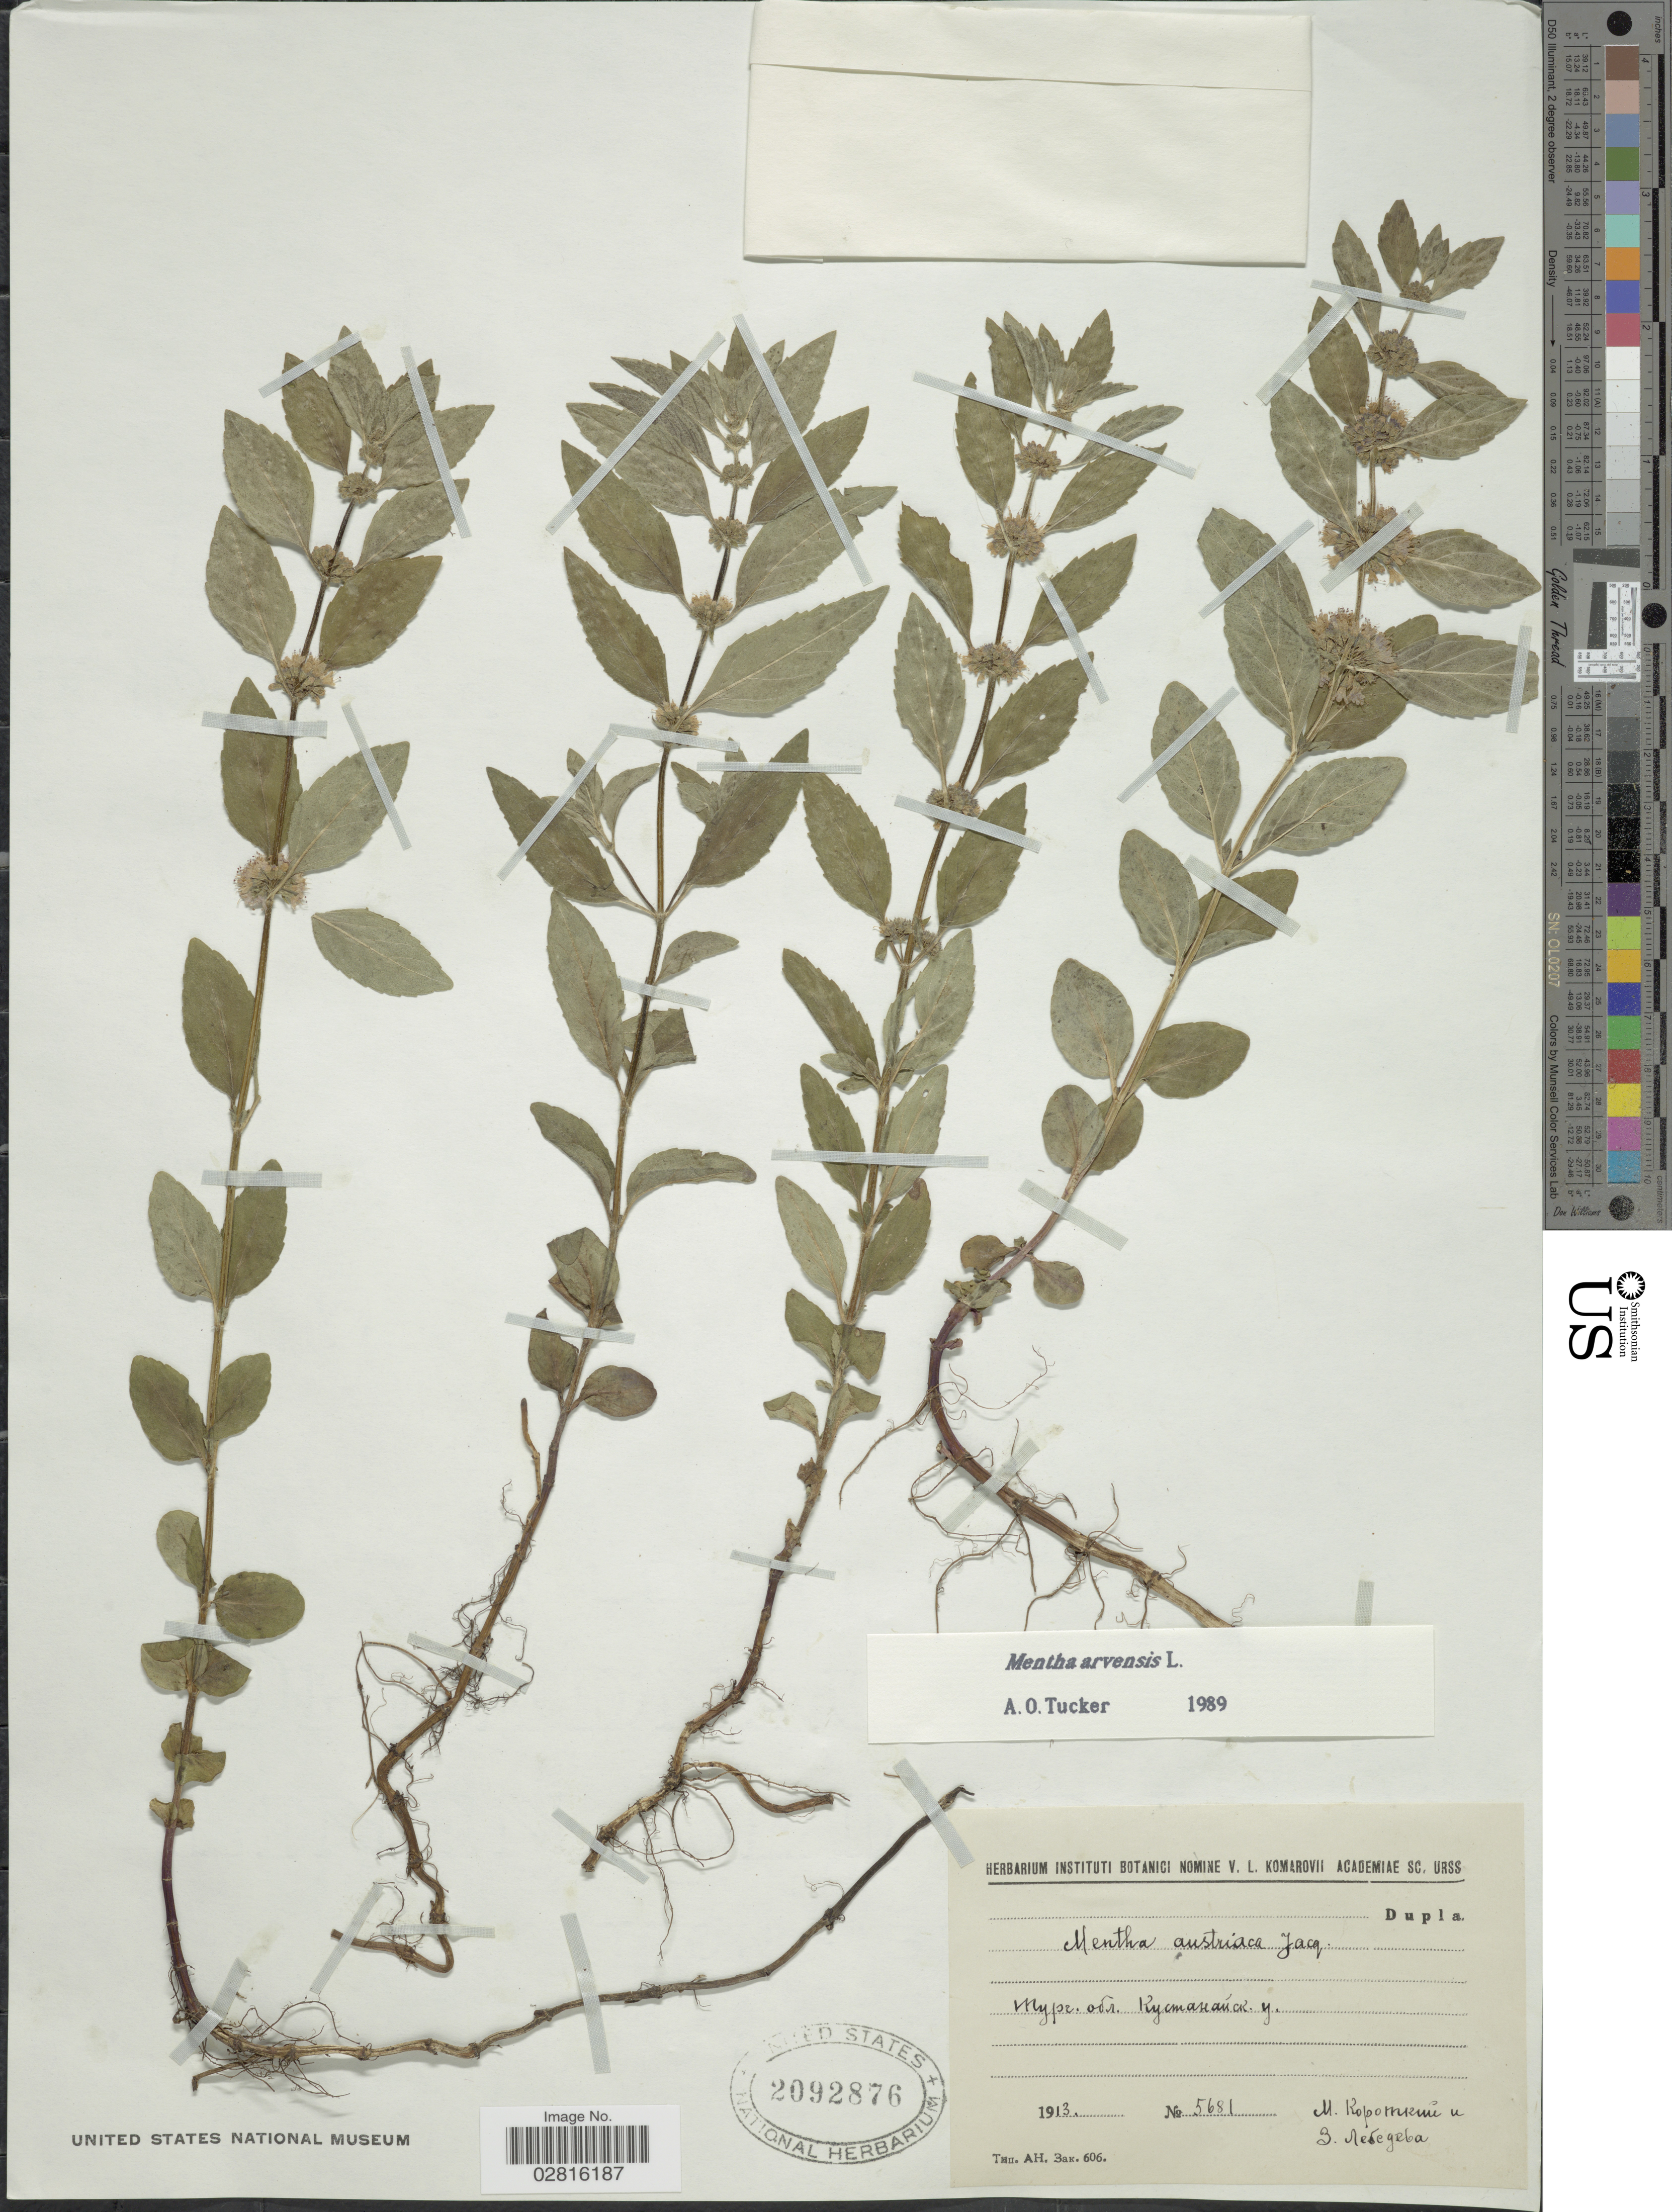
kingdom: Plantae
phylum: Tracheophyta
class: Magnoliopsida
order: Lamiales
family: Lamiaceae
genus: Mentha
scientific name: Mentha arvensis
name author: L.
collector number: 5681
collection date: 1913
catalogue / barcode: US 2092876